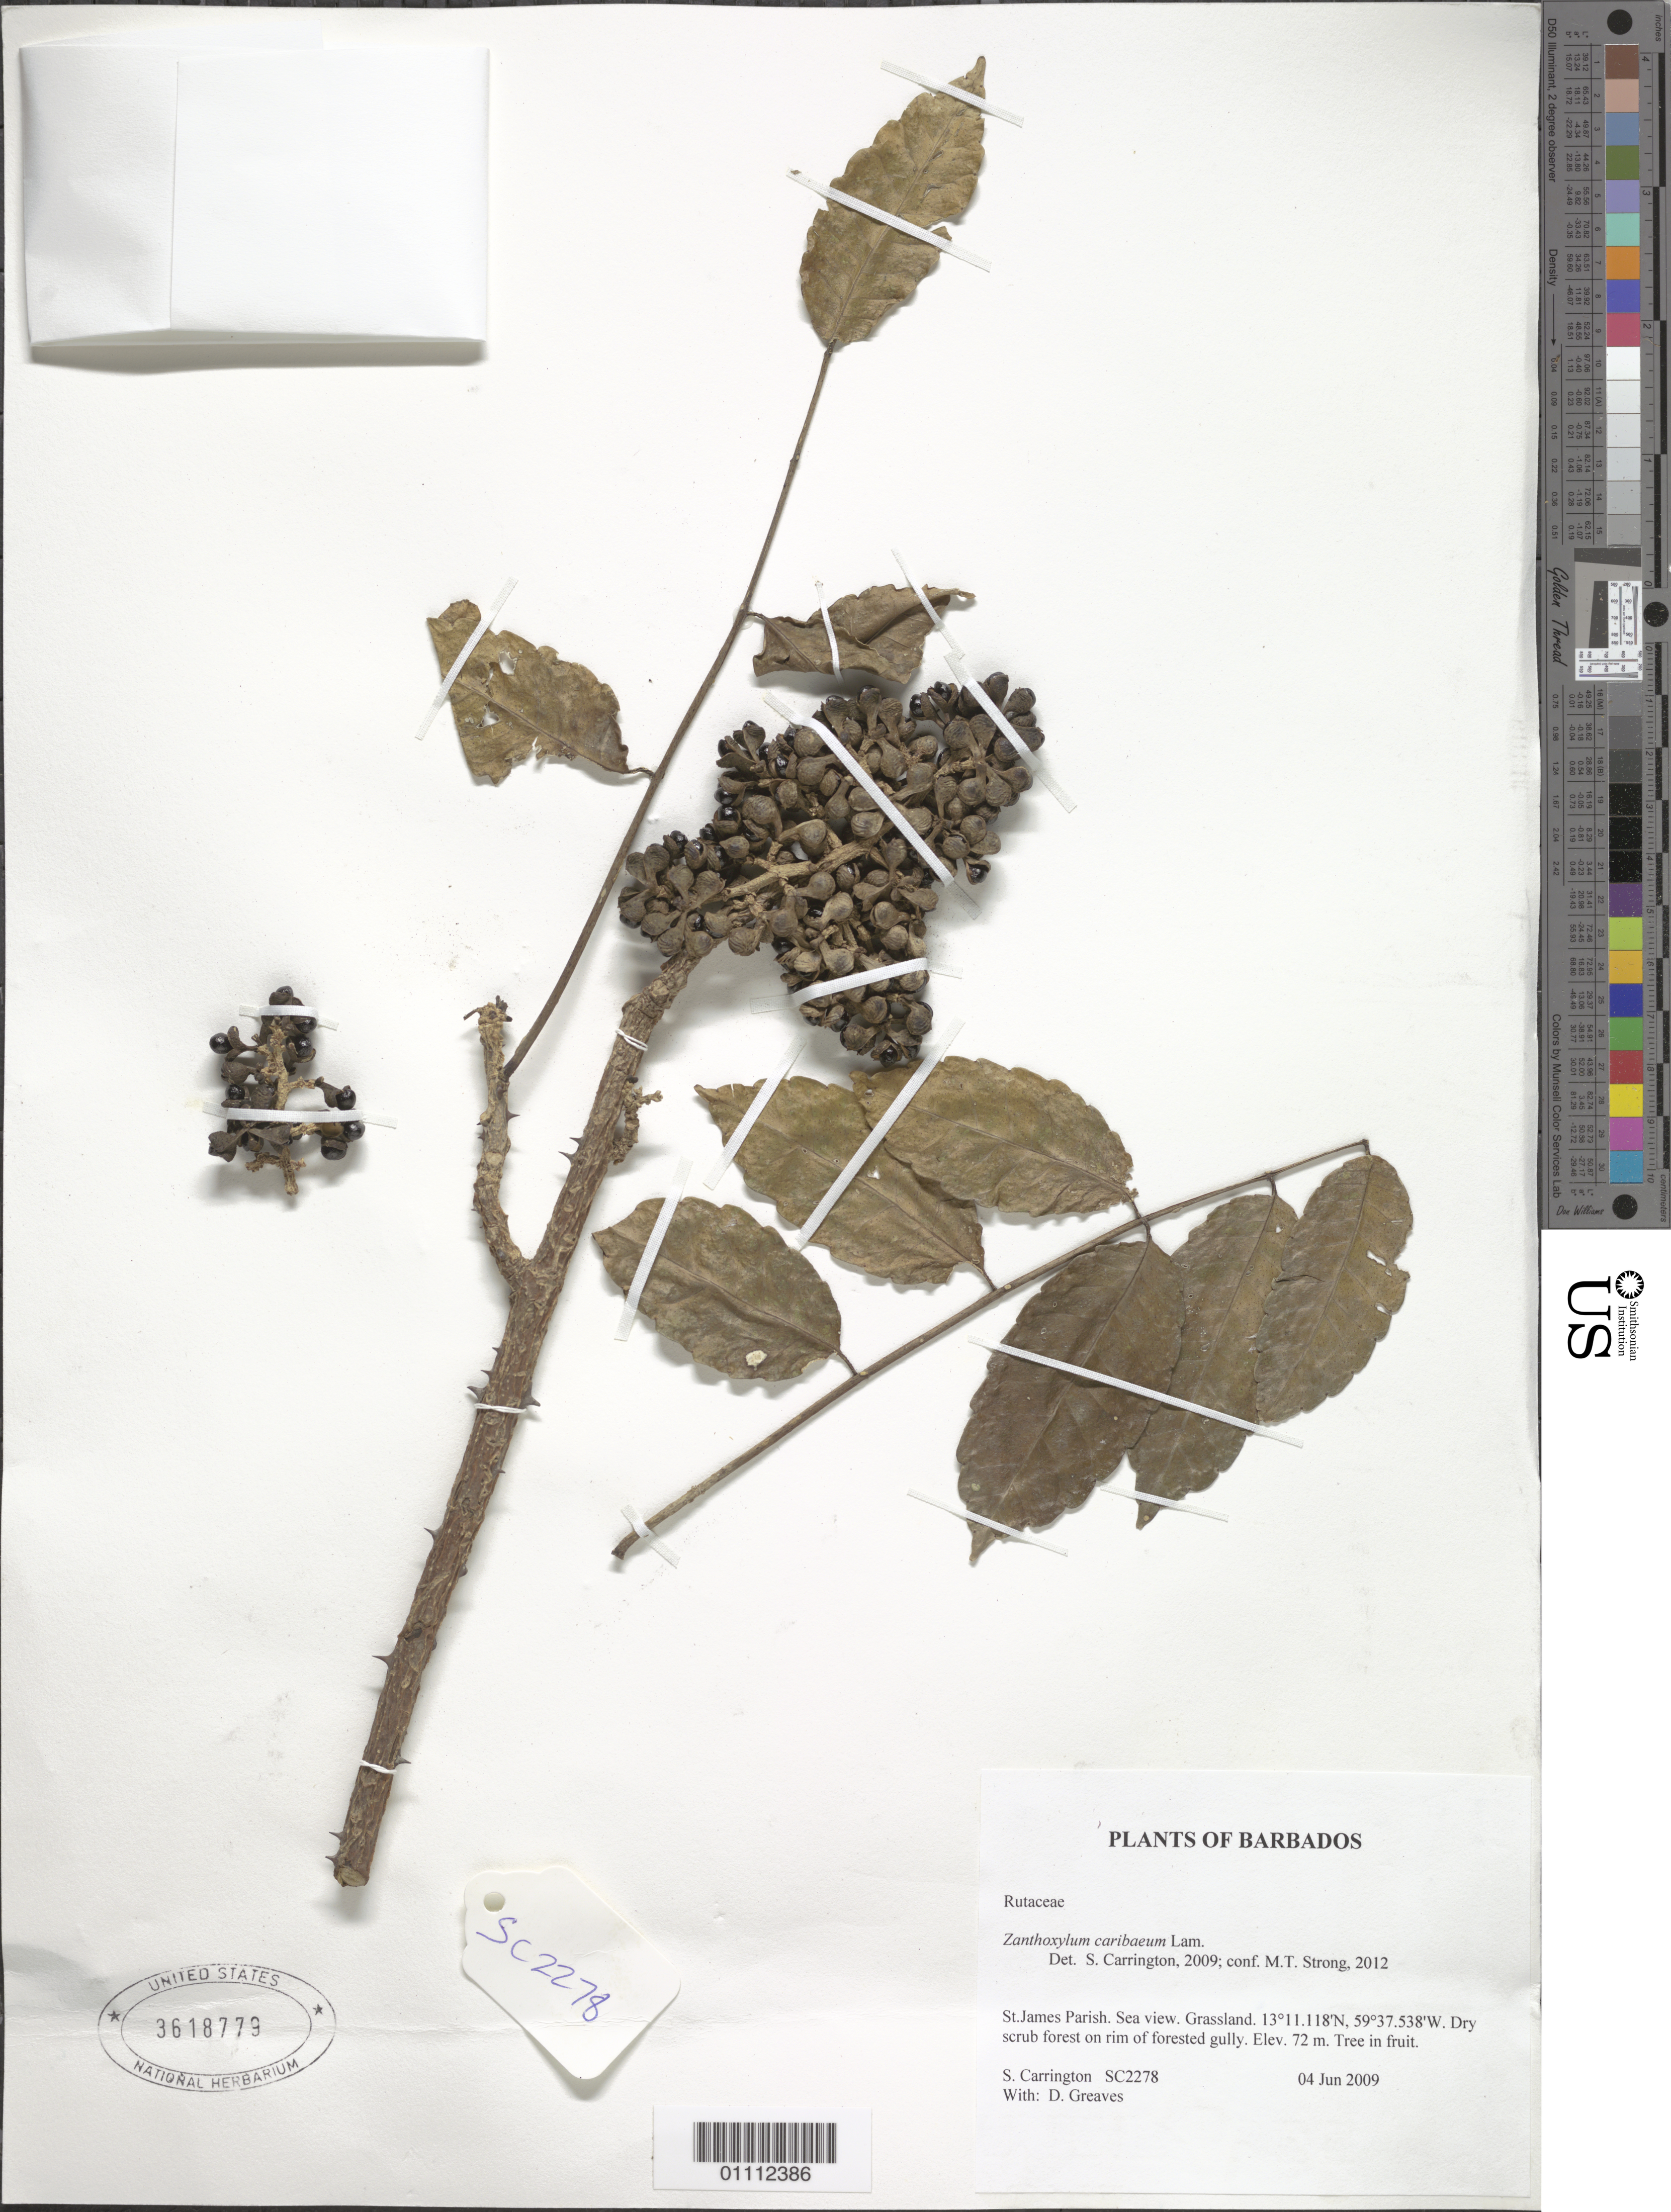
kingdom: Plantae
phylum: Tracheophyta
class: Magnoliopsida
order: Sapindales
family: Rutaceae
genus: Zanthoxylum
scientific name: Zanthoxylum caribaeum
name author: Lam.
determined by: Carrington, C. M. S.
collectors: C. M. S. Carrington & D. Greaves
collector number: SC2278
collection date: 2009-06-04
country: Barbados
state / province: Saint James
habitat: Dry scrub forest on rim of forested gully.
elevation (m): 72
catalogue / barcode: US 3618779